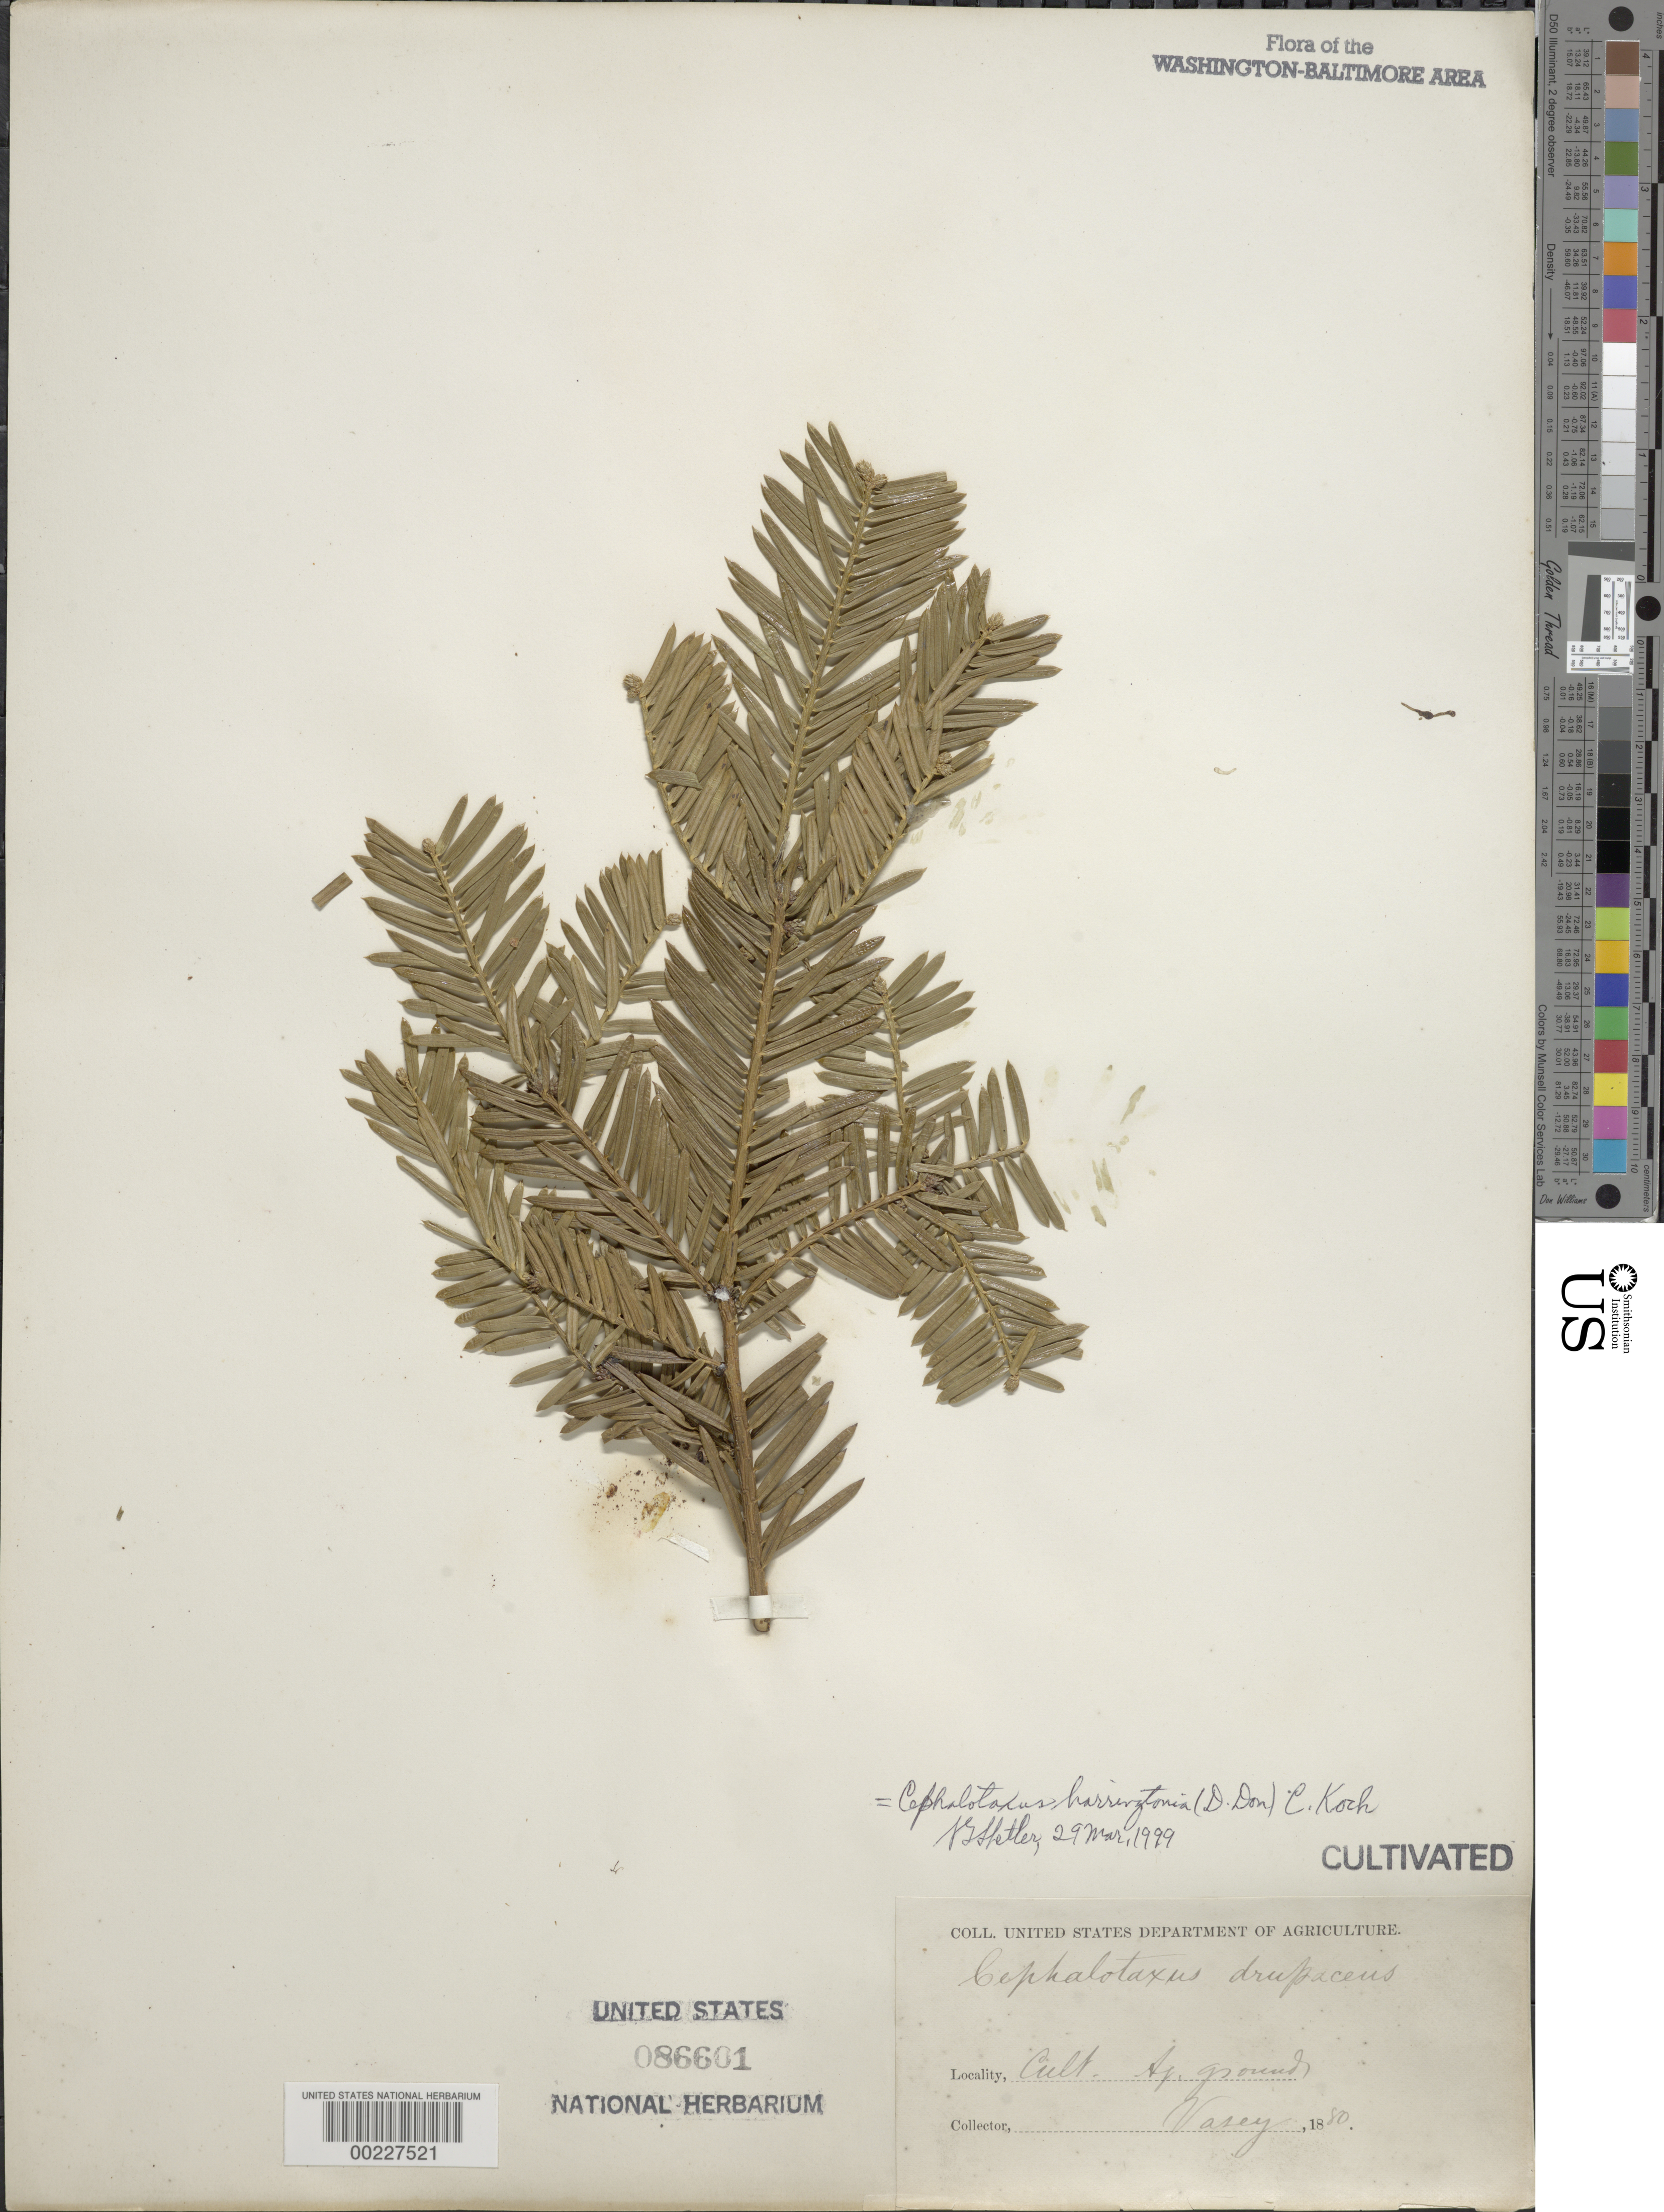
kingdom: Plantae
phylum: Tracheophyta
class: Pinopsida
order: Pinales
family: Cephalotaxaceae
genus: Cephalotaxus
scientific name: Cephalotaxus harringtonia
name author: (Knight) K. Koch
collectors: G. R. Vasey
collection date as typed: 1886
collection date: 1886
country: United States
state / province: District of Columbia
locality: Agricultural grounds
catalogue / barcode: US 86601